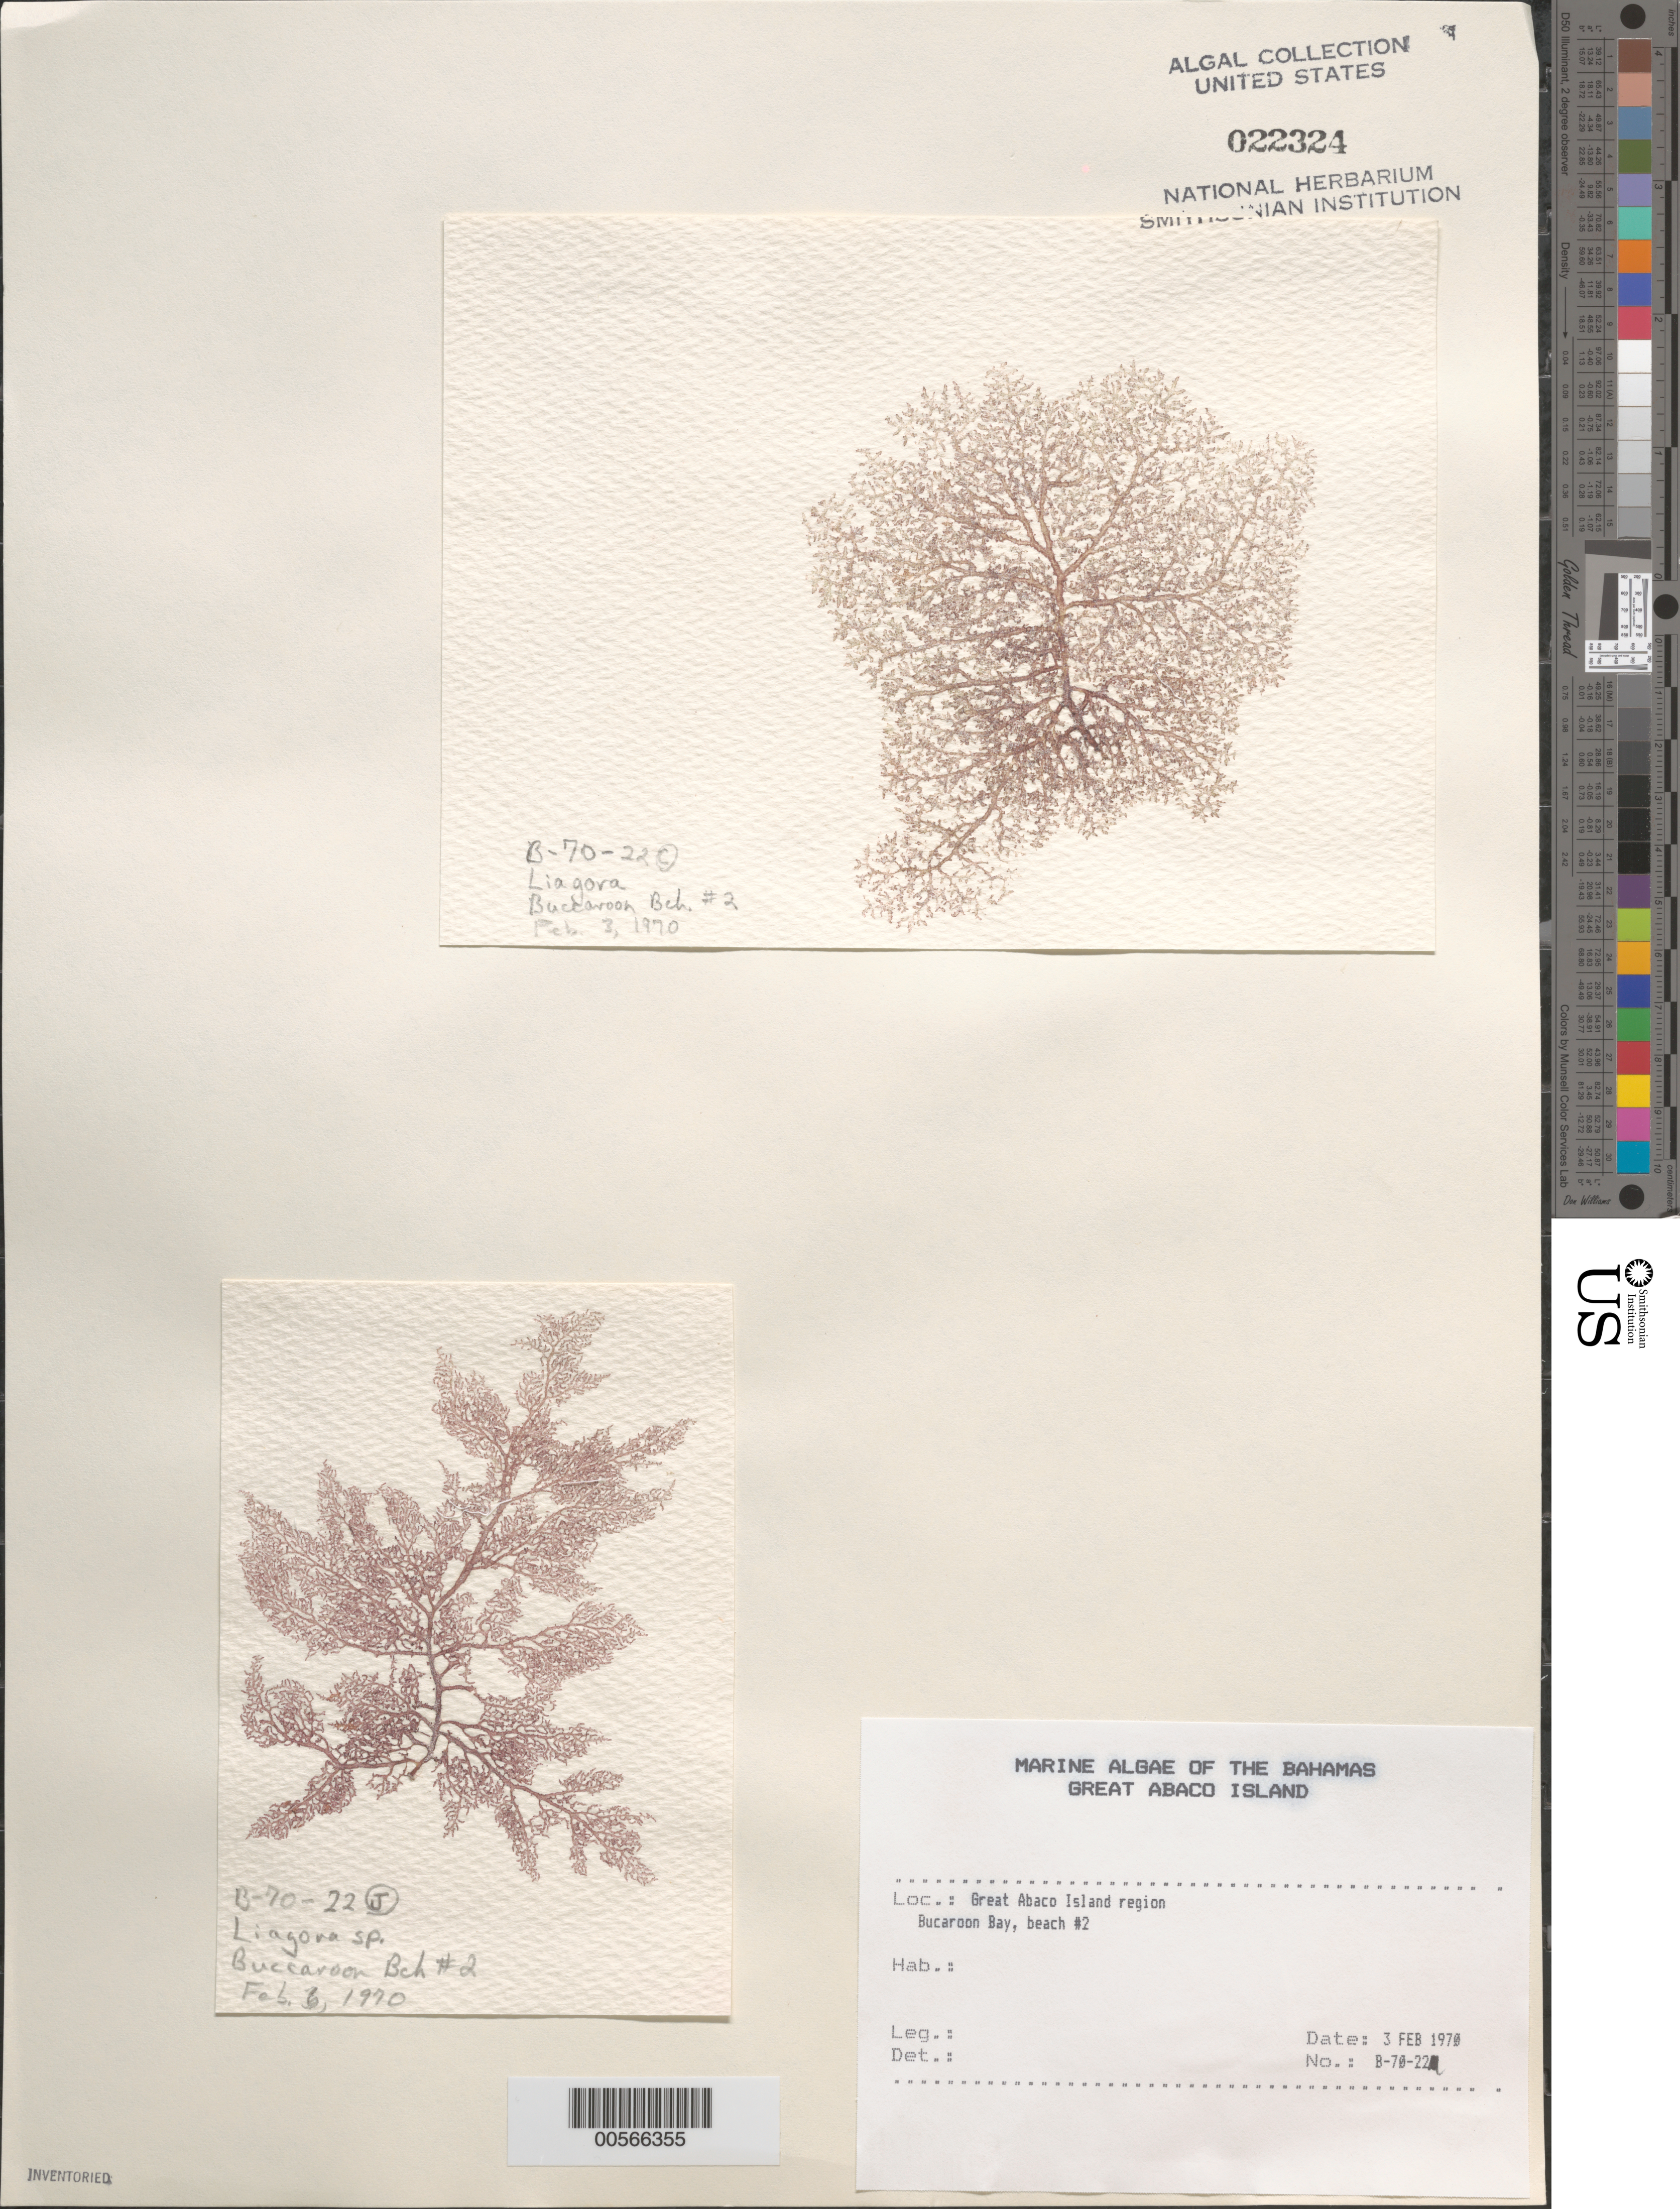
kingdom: Plantae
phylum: Rhodophyta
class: Florideophyceae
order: Nemaliales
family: Liagoraceae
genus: Liagora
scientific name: Liagora sp.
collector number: B-70-22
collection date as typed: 03 Feb 1970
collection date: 1970-02-03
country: Bahamas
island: Great Abaco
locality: Buckaroon Bay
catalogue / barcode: US 22324